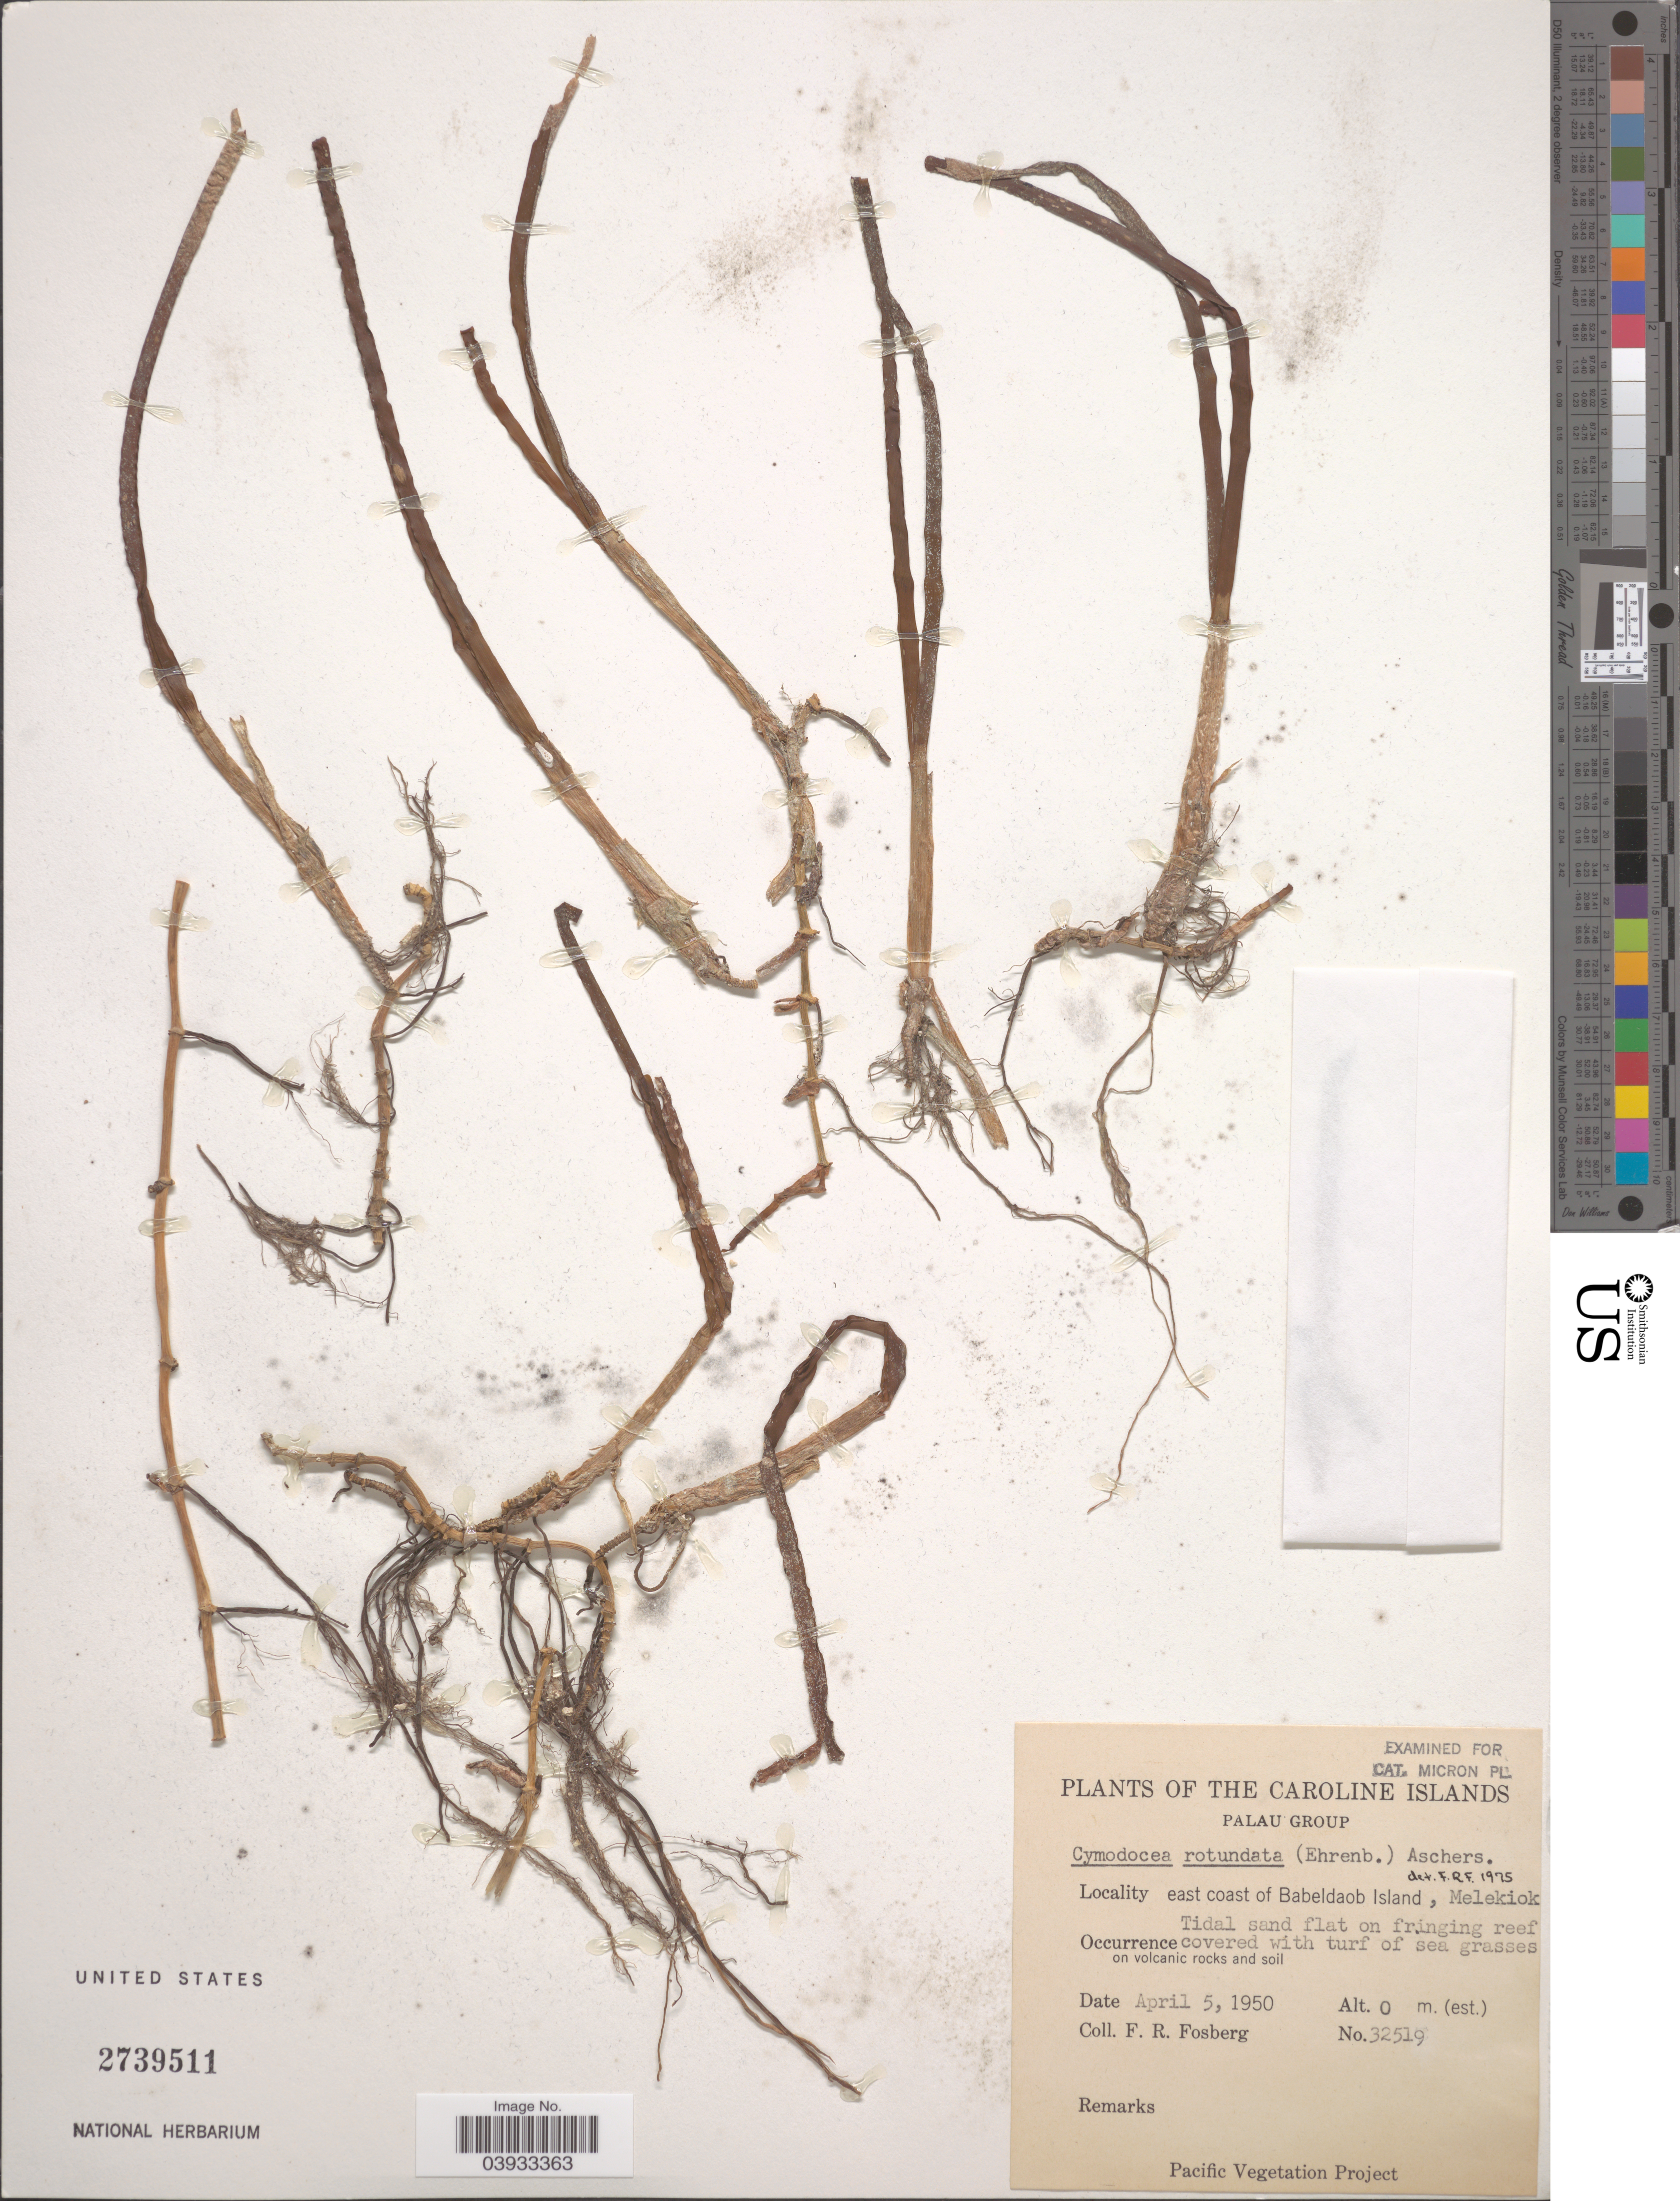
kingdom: Plantae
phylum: Tracheophyta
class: Liliopsida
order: Alismatales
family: Cymodoceaceae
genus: Cymodocea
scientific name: Cymodocea rotundata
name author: Asch. & Schweinf.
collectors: F. R. Fosberg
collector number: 32519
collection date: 1950-04-05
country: Palau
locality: The Caroline Islands. Palau Group. East coast of Babeldaob Island, Melekiok.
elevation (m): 0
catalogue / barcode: US 2739511